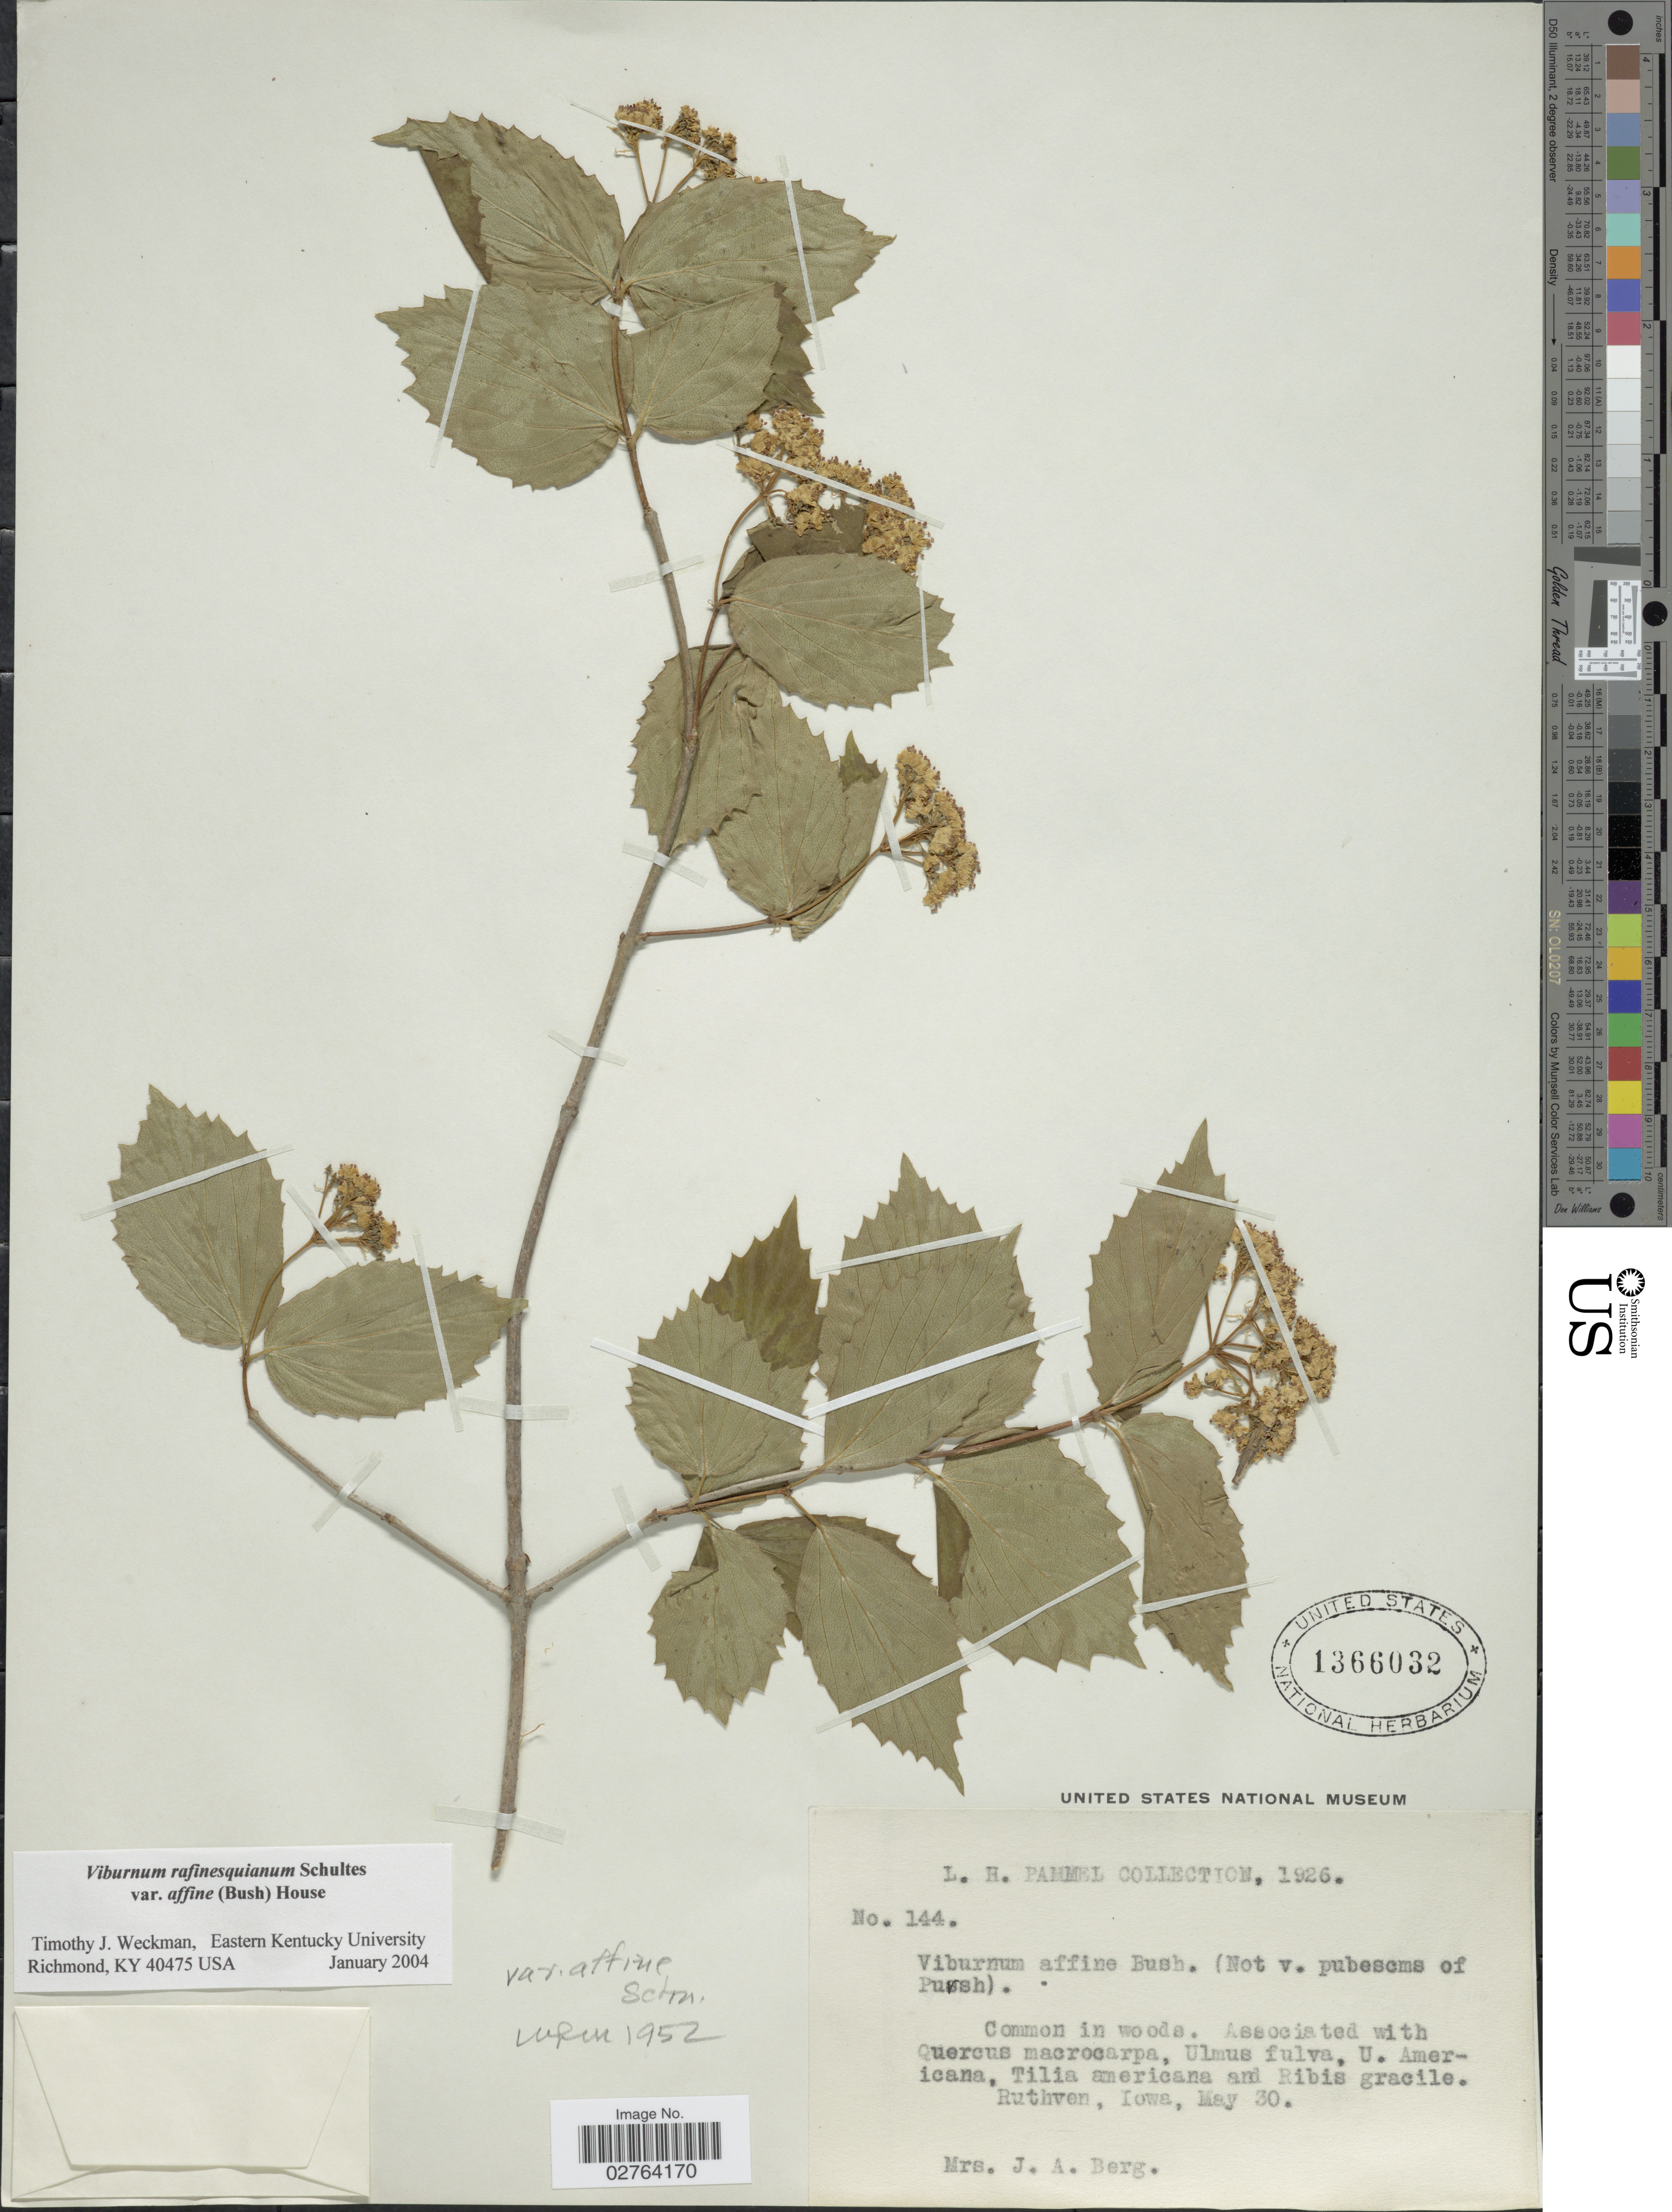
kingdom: Plantae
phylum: Tracheophyta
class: Magnoliopsida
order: Dipsacales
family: Viburnaceae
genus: Viburnum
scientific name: Viburnum rafinesqueanum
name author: Schult.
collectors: J. Berg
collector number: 144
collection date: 1926-05-30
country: United States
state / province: Iowa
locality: Ruthven.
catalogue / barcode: US 1366032